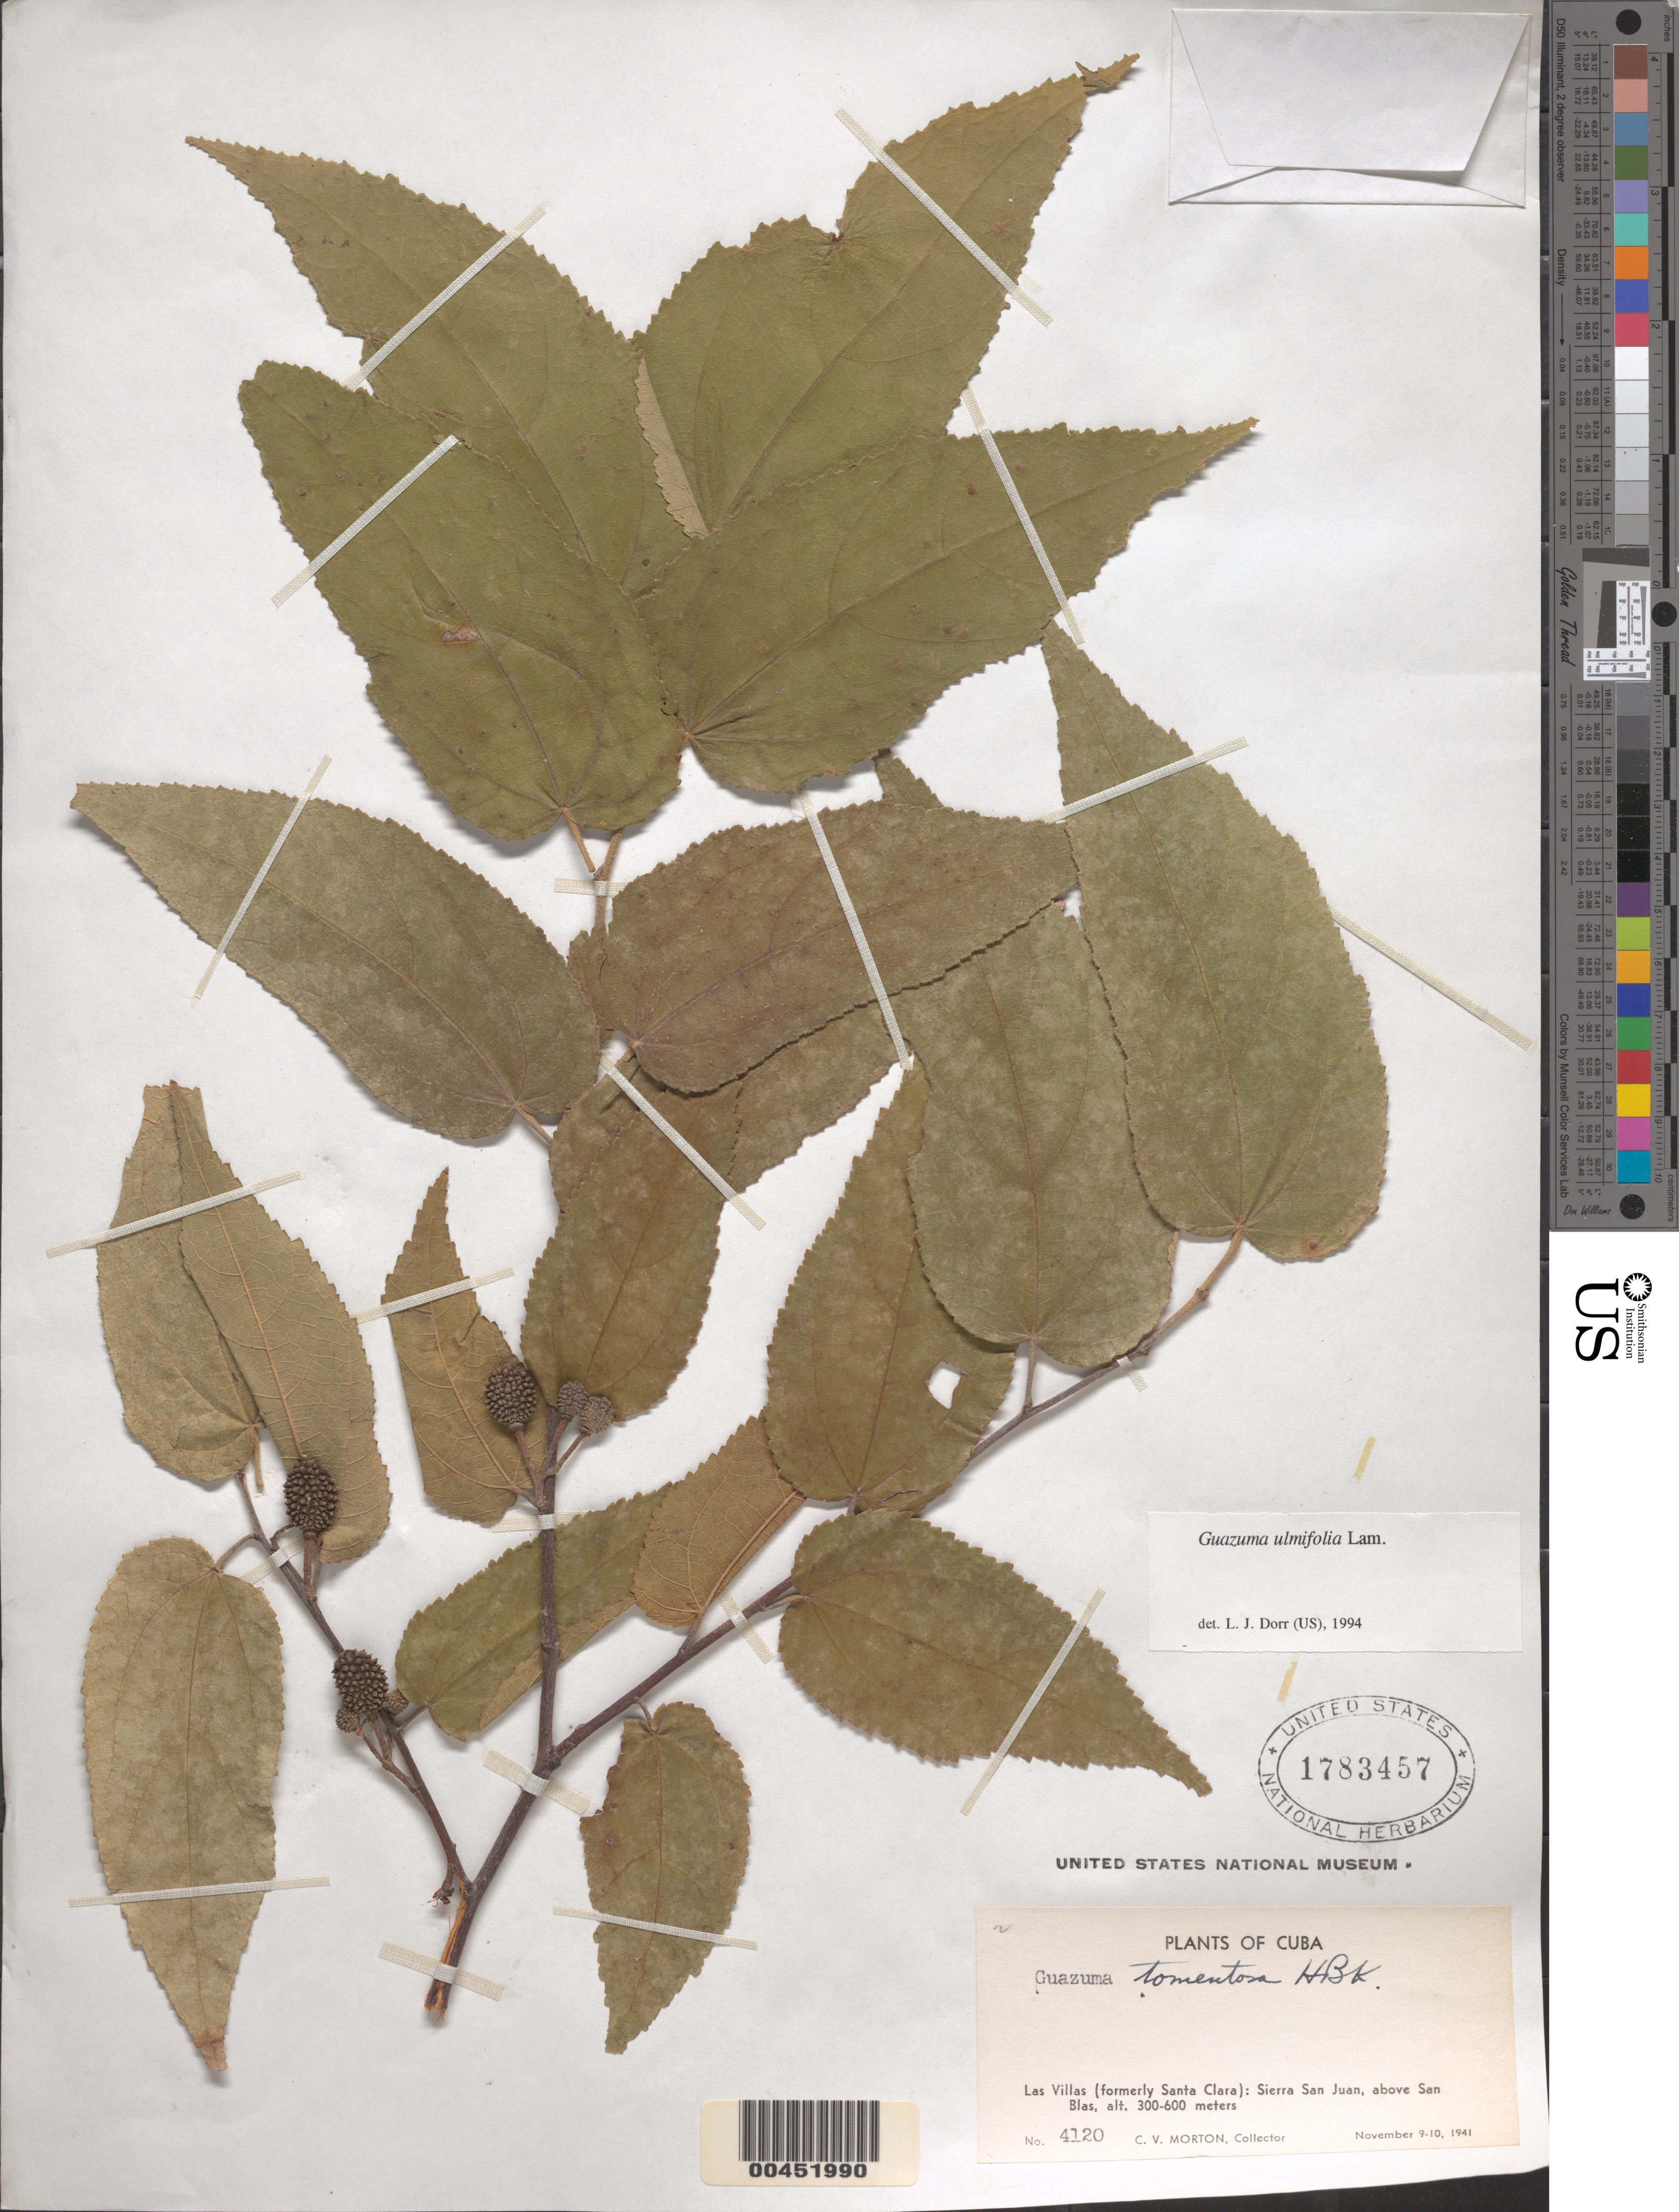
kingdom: Plantae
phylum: Tracheophyta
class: Magnoliopsida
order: Malvales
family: Malvaceae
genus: Guazuma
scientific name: Guazuma ulmifolia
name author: Lam.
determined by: Dorr, L. J., (BOT), Smithsonian Institution - National Museum of Natural History (UNITED STATES)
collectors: C. V. Morton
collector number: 4120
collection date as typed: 09 Nov 1941 to 10 Nov 1941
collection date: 1941-11-09/1941-11-10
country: Cuba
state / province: Las Villas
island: Greater Antilles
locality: Sierra San Juan, above San Blas. [Las Villas (Santa Clara) Province now divided into Cienfuegos, Sancti Spíritus, and Villa Clara Provinces.]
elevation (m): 300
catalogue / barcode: US 1783457